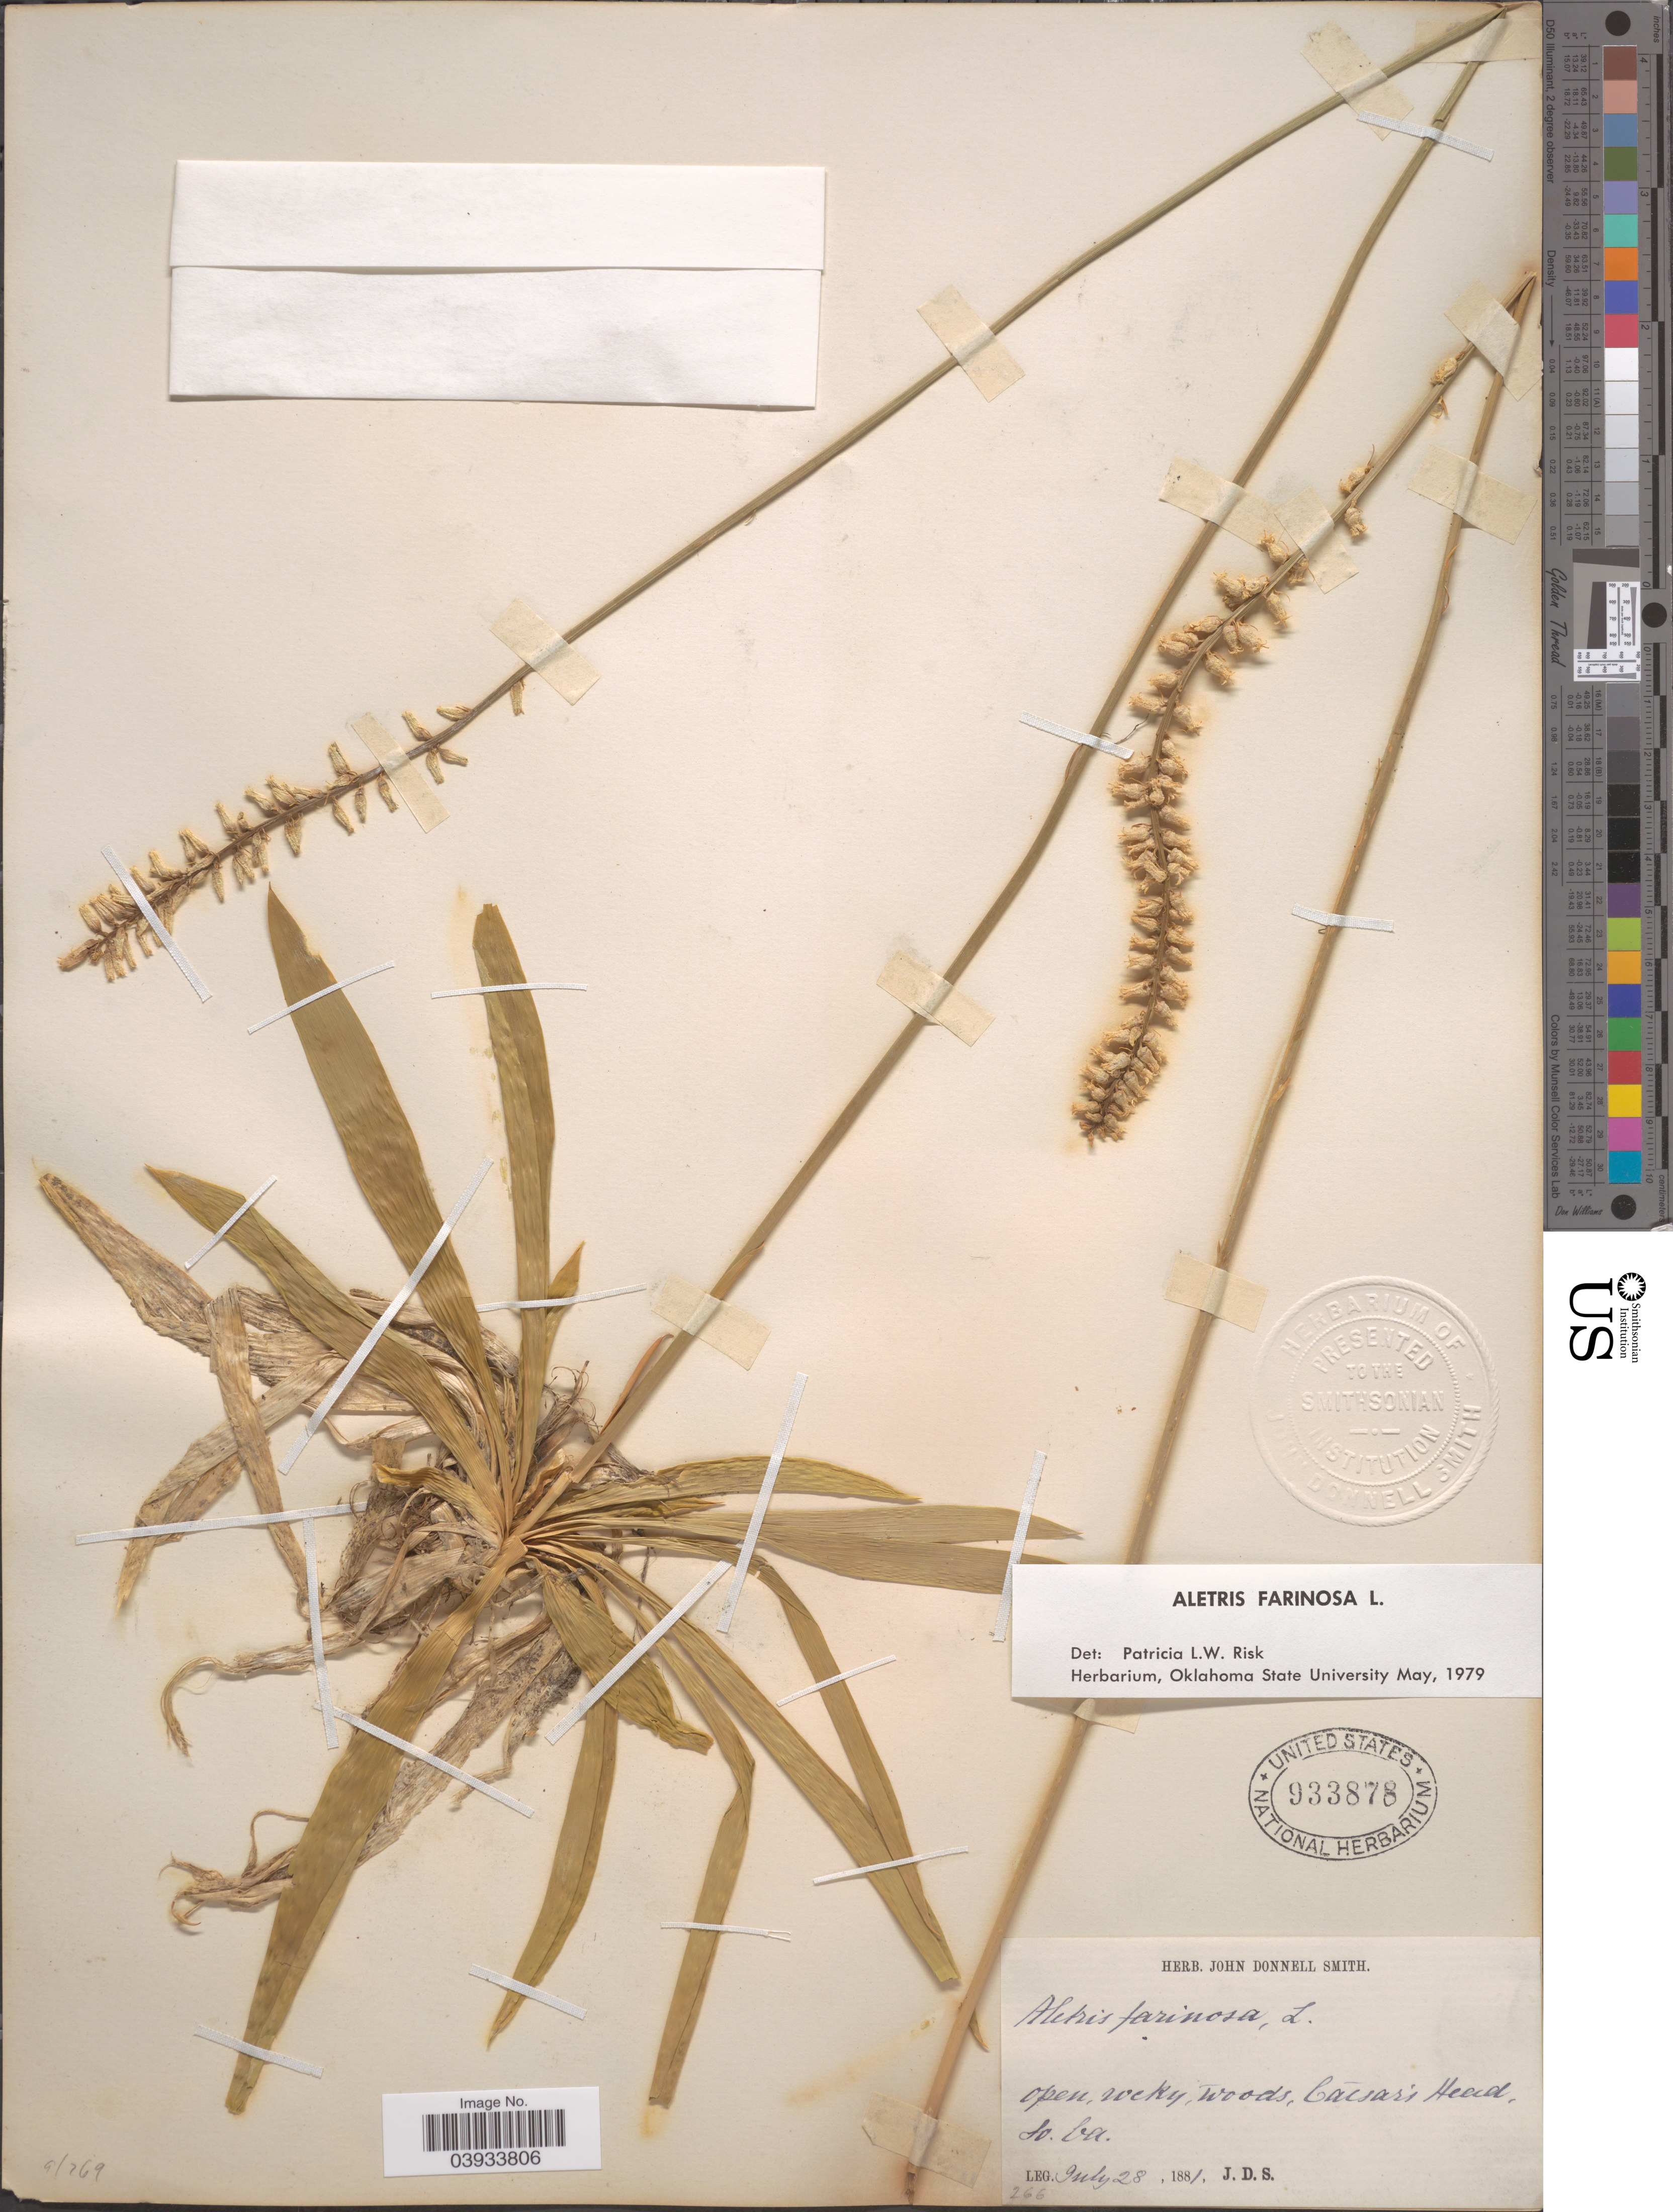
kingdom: Plantae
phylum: Tracheophyta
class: Liliopsida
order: Dioscoreales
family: Nartheciaceae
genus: Aletris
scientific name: Aletris farinosa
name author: L.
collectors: J. Donnell Smith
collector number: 266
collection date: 1881-07-28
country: United States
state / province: South Carolina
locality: Caesar's Head.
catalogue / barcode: US 933878